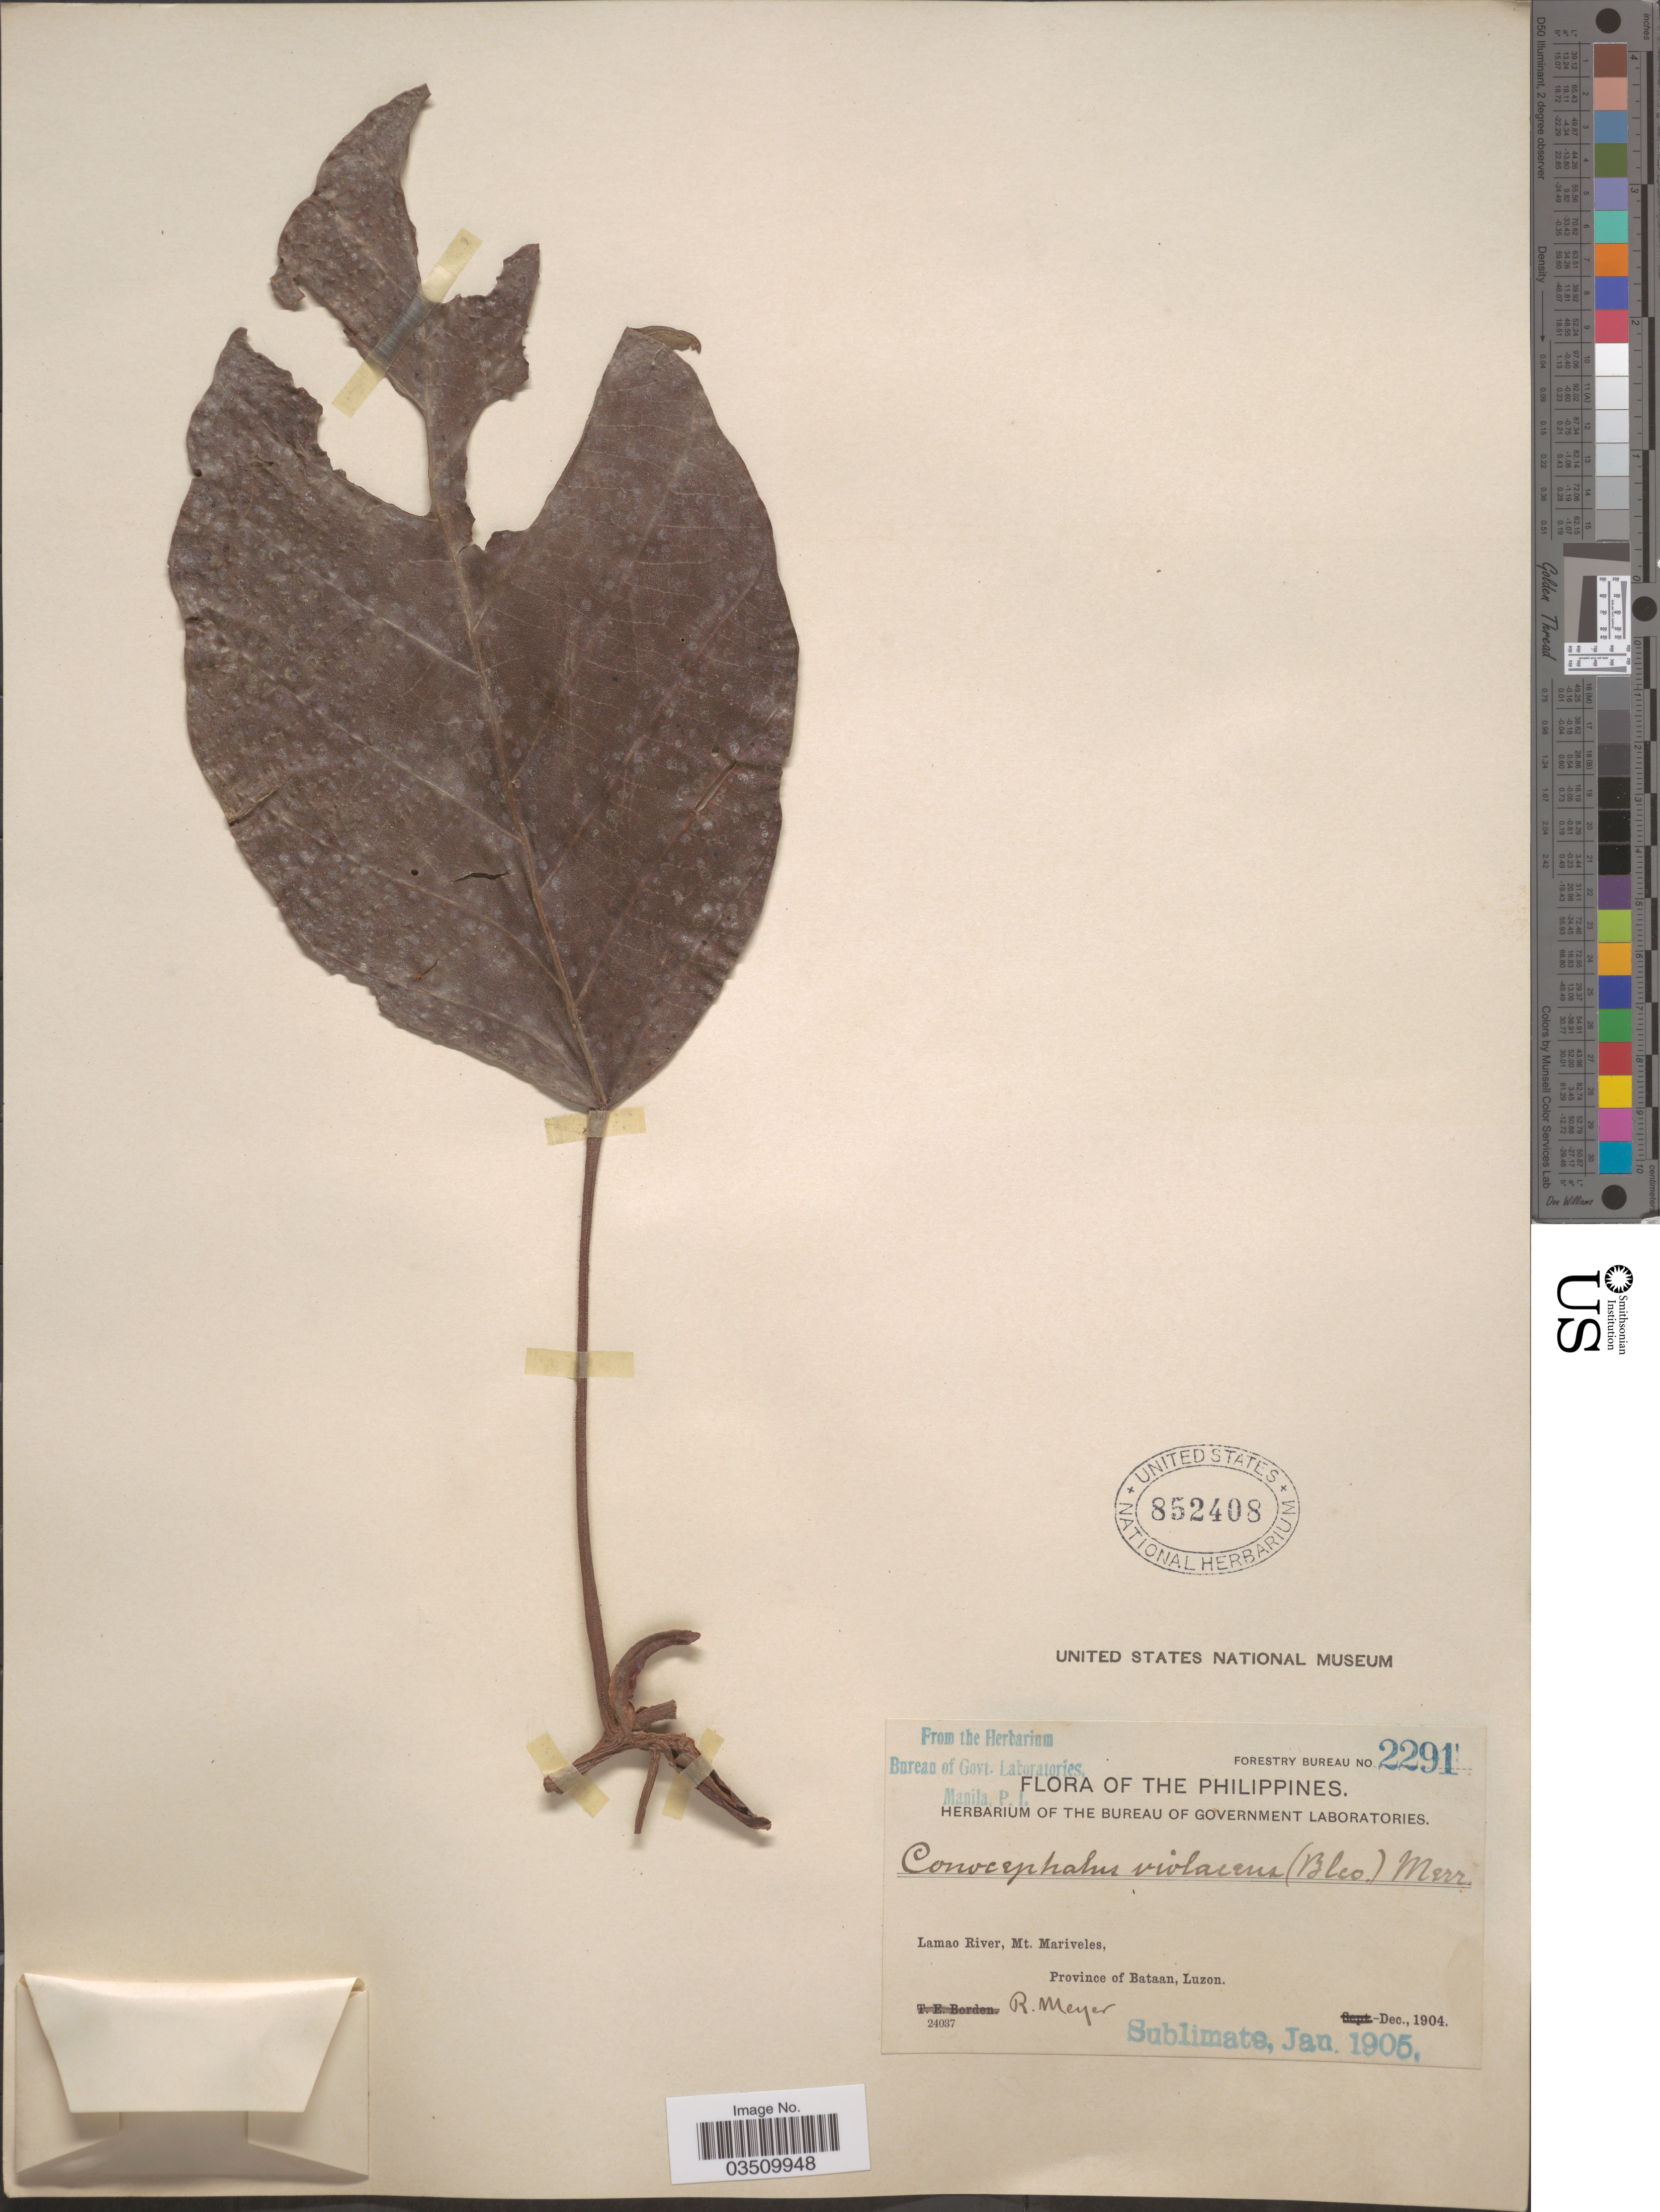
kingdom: Plantae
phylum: Tracheophyta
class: Magnoliopsida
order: Rosales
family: Urticaceae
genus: Poikilospermum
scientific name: Poikilospermum suaveolens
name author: (Blume) Merr.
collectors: R. Meyer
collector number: Forestry Bureau 2291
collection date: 1904-12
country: Philippines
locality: Lamao River, Mt. Mariveles, Province of Bataan, Luzon.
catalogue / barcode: US 852408